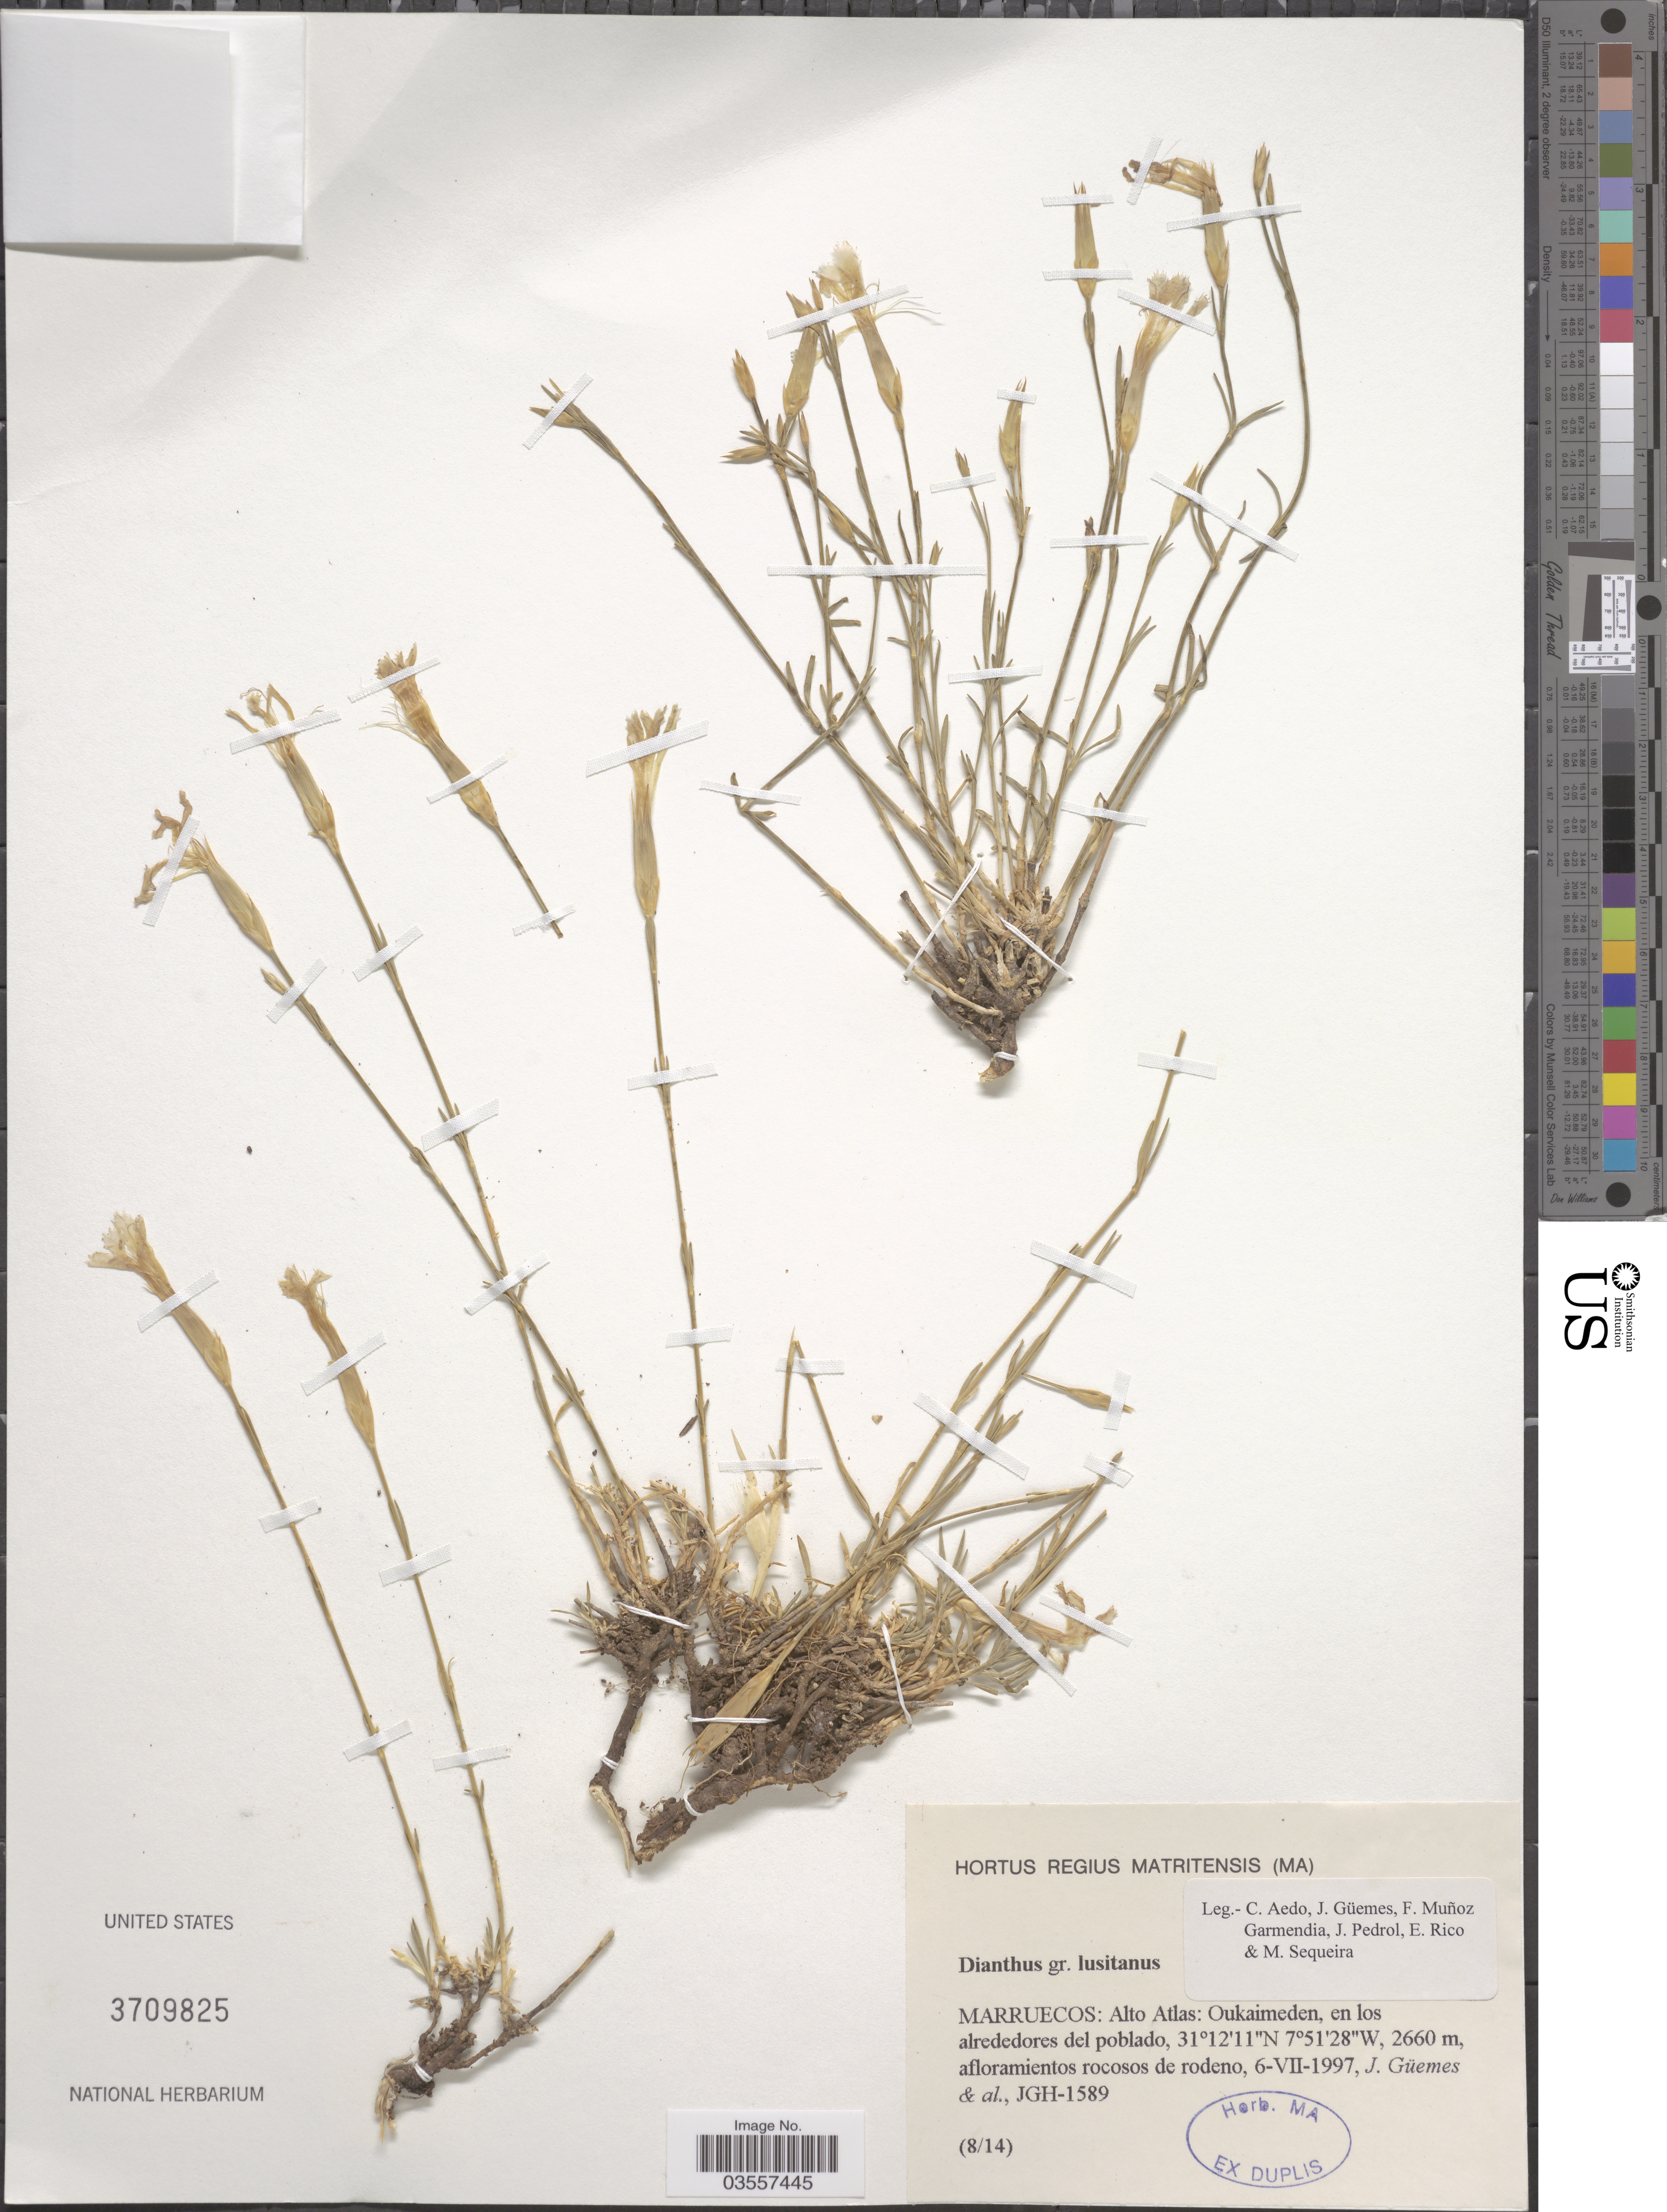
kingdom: Plantae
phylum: Tracheophyta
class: Magnoliopsida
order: Caryophyllales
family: Caryophyllaceae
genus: Dianthus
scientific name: Dianthus lusitanus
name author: Brot.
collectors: J. Güemes & et al.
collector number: JGH-1589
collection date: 1997-07-06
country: Morocco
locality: Marruecos: Alto Atlas: Oukaimeden, en los alrededores del poblado.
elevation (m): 2660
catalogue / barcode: US 3709825